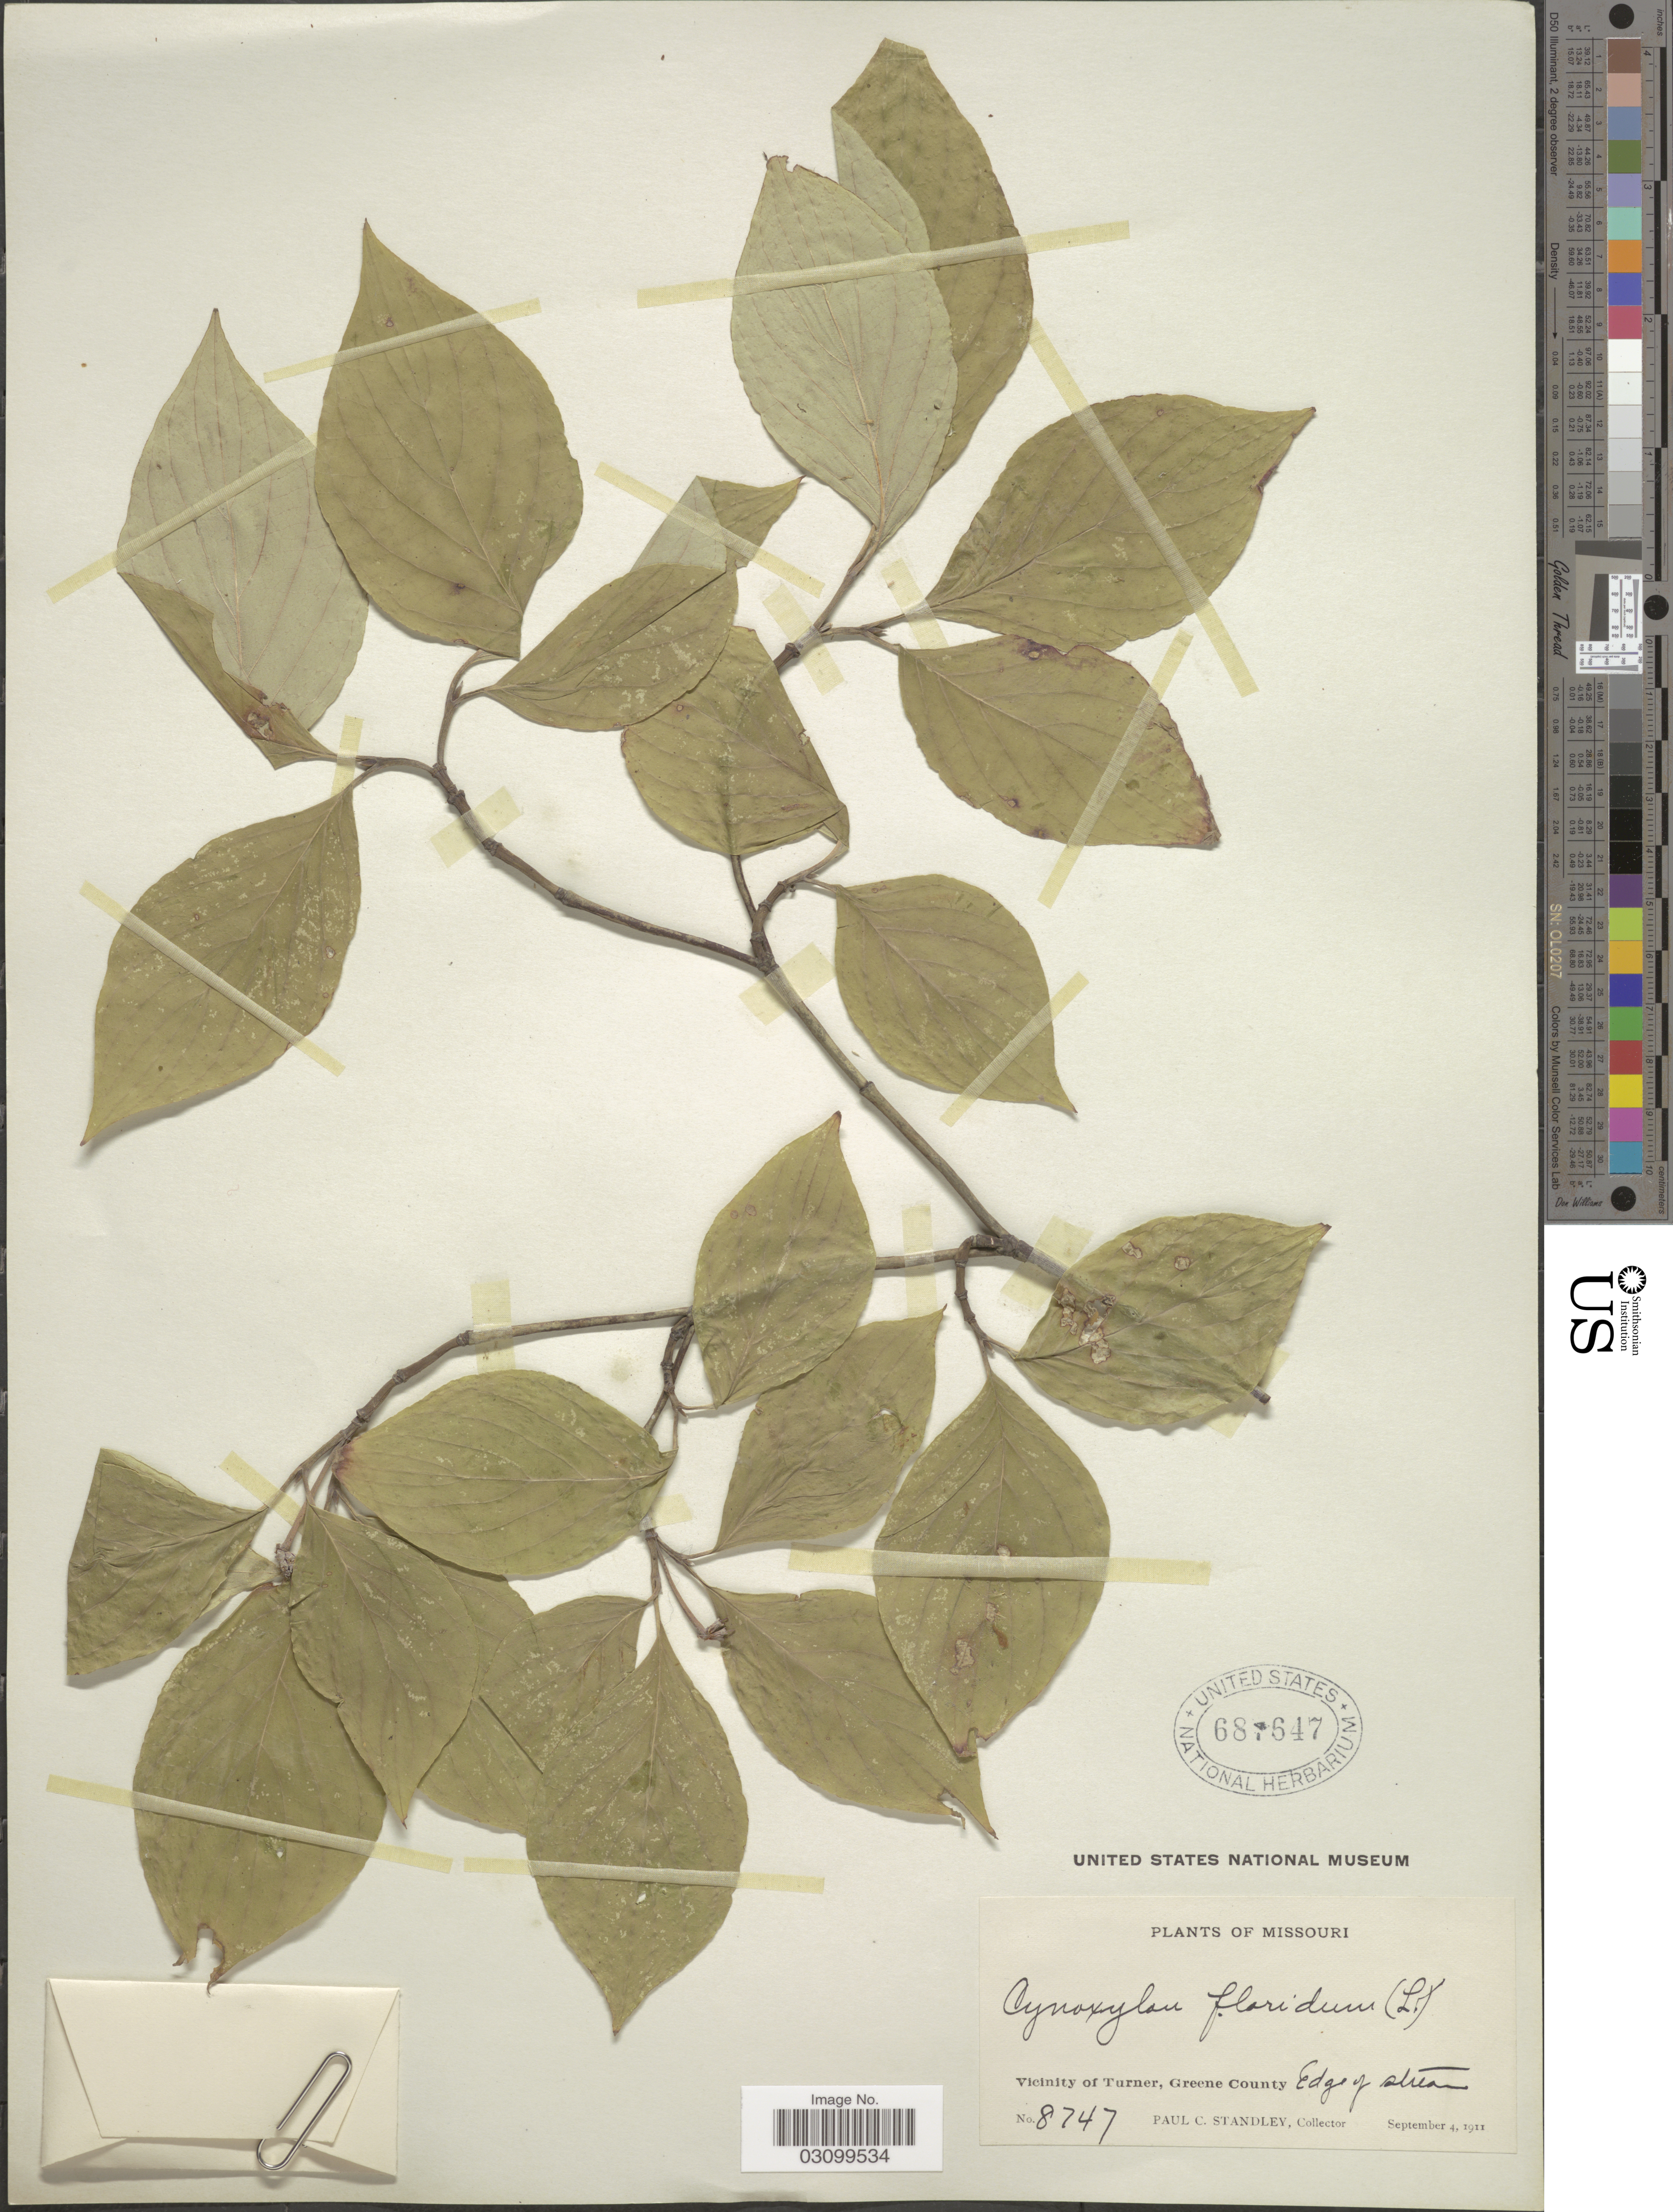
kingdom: Plantae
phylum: Tracheophyta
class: Magnoliopsida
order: Cornales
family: Cornaceae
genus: Cornus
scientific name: Cornus florida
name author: L.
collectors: P. C. Standley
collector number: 8747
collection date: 1911-07-04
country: United States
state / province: Missouri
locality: Vicinity of Turner, Greene County.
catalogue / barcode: US 687647